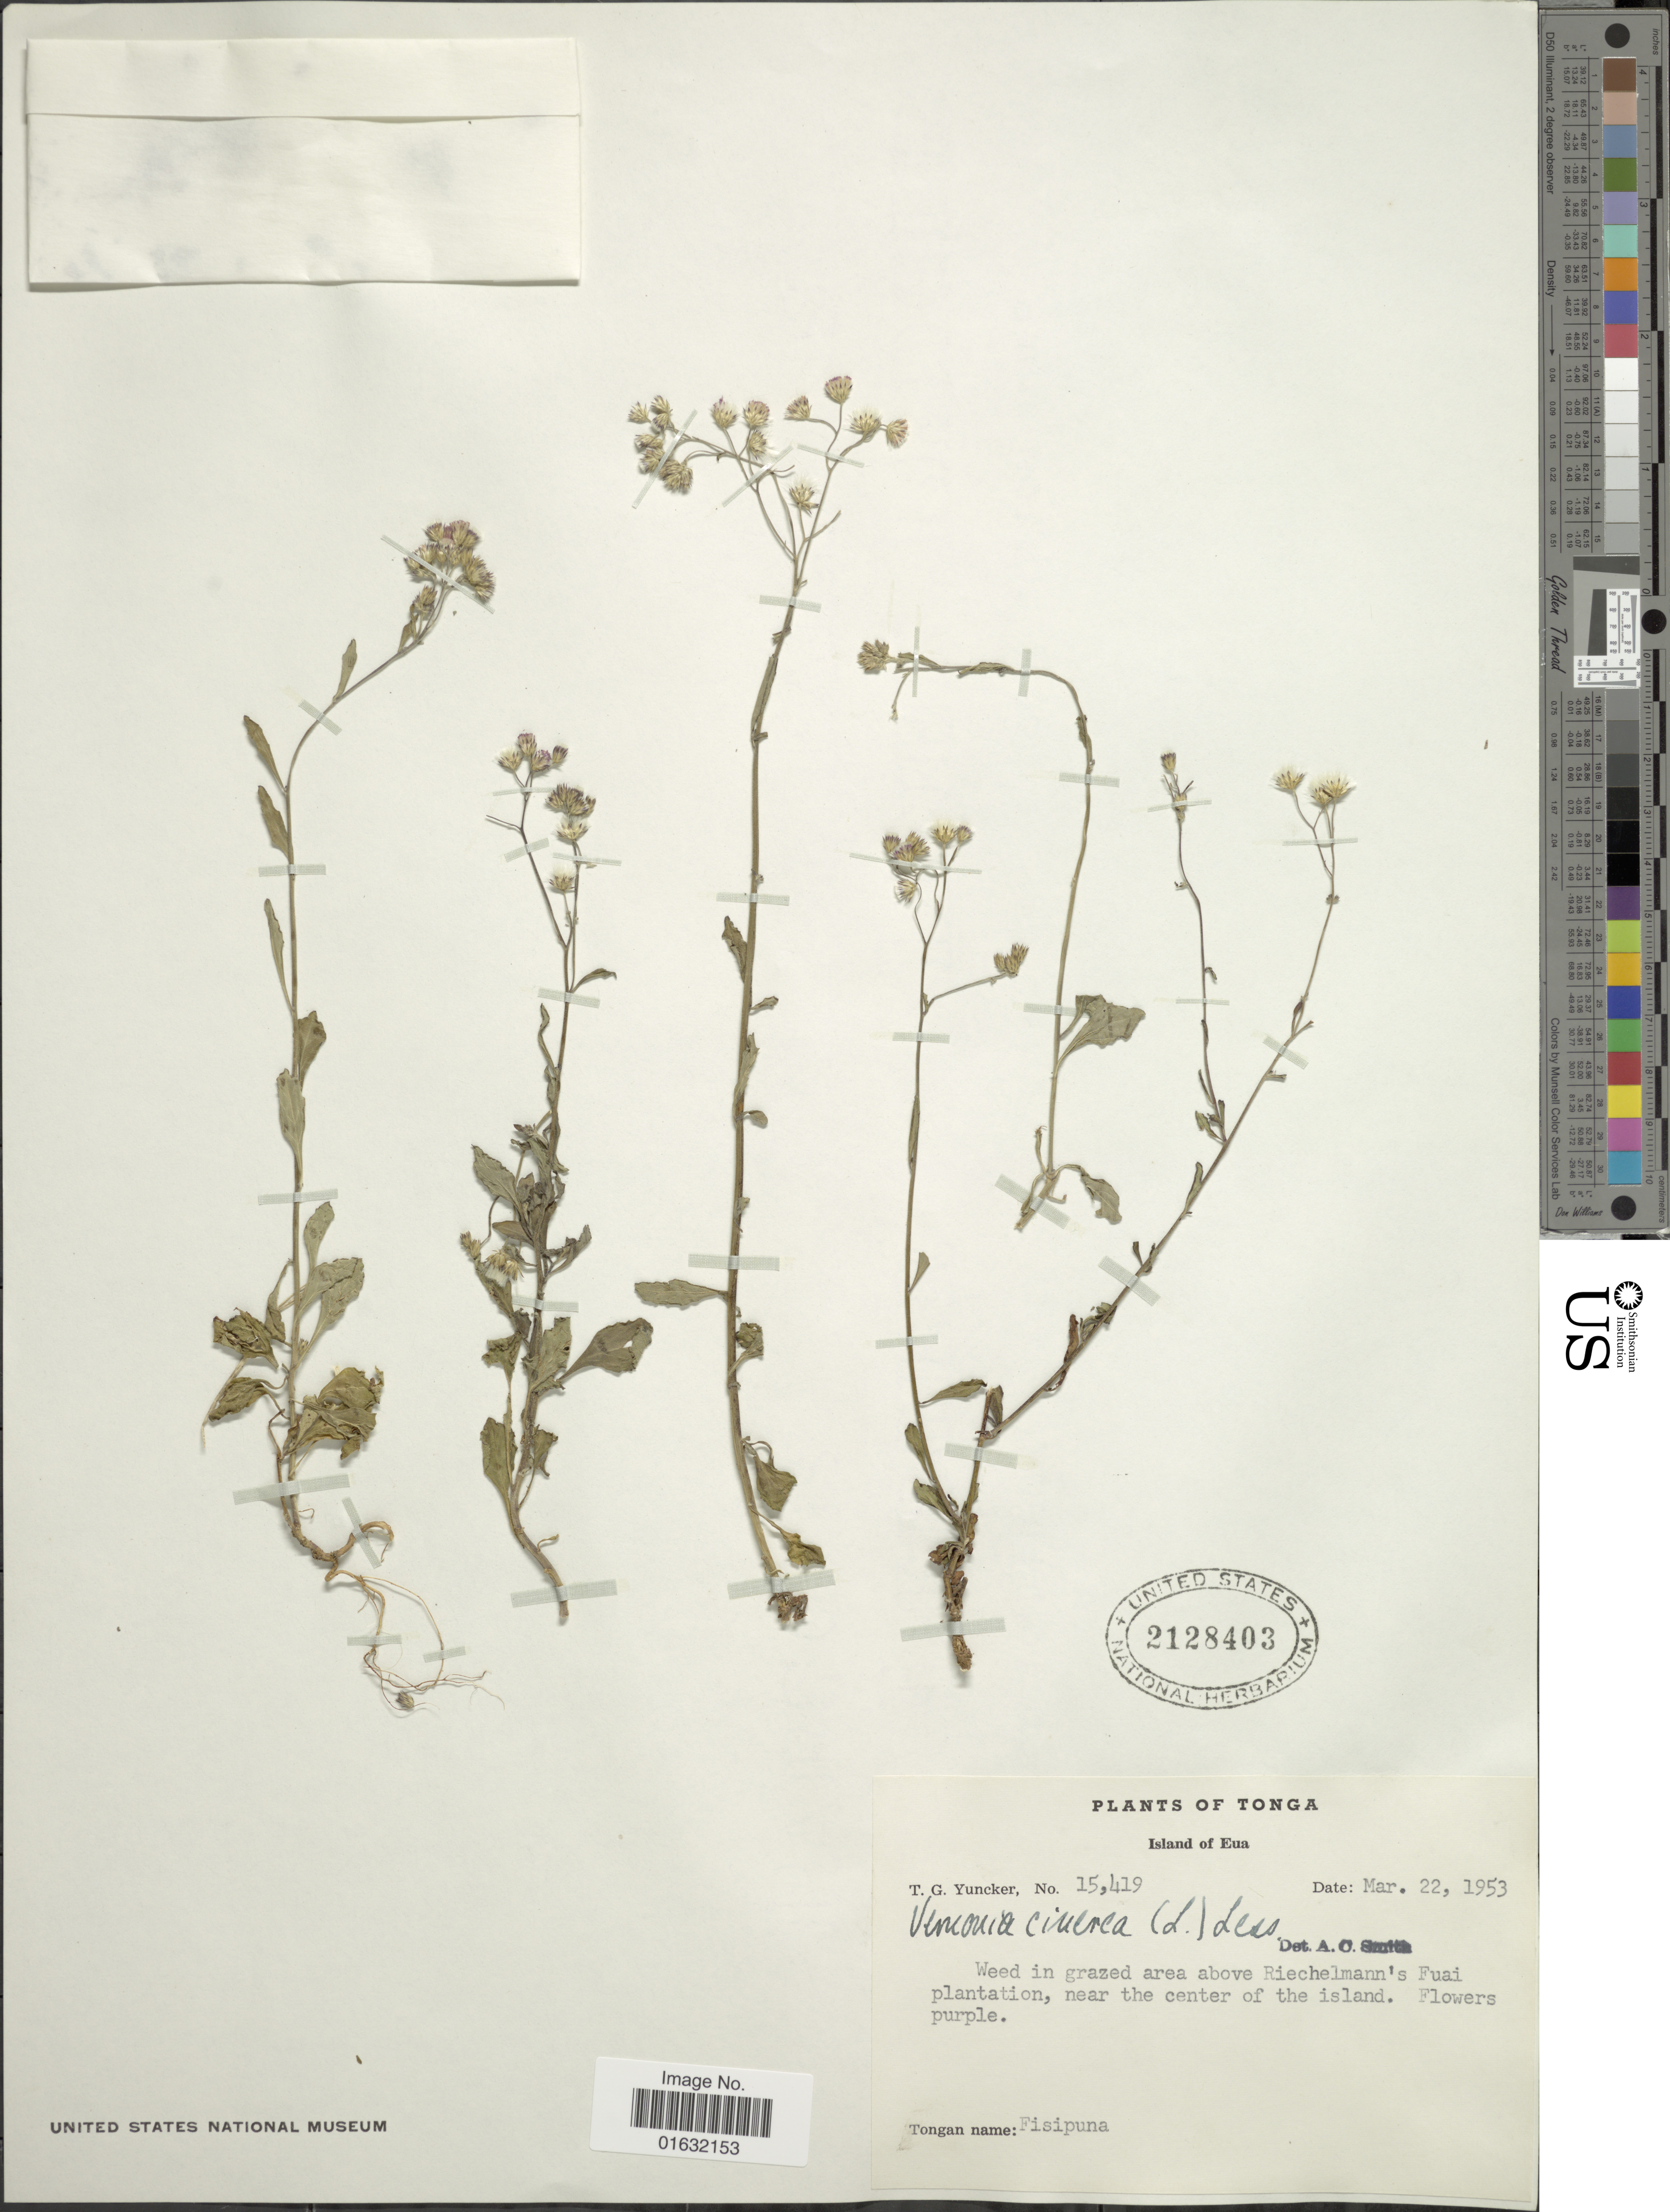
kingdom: Plantae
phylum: Tracheophyta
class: Magnoliopsida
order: Asterales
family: Asteraceae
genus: Cyanthillium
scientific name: Cyanthillium cinereum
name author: (L.) H. Rob.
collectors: T. G. Yuncker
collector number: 15419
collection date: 1953-03-22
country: Tonga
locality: Island of Eua, area above Riechelmann's Fuai plantation, near the center of the island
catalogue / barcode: US 2128403